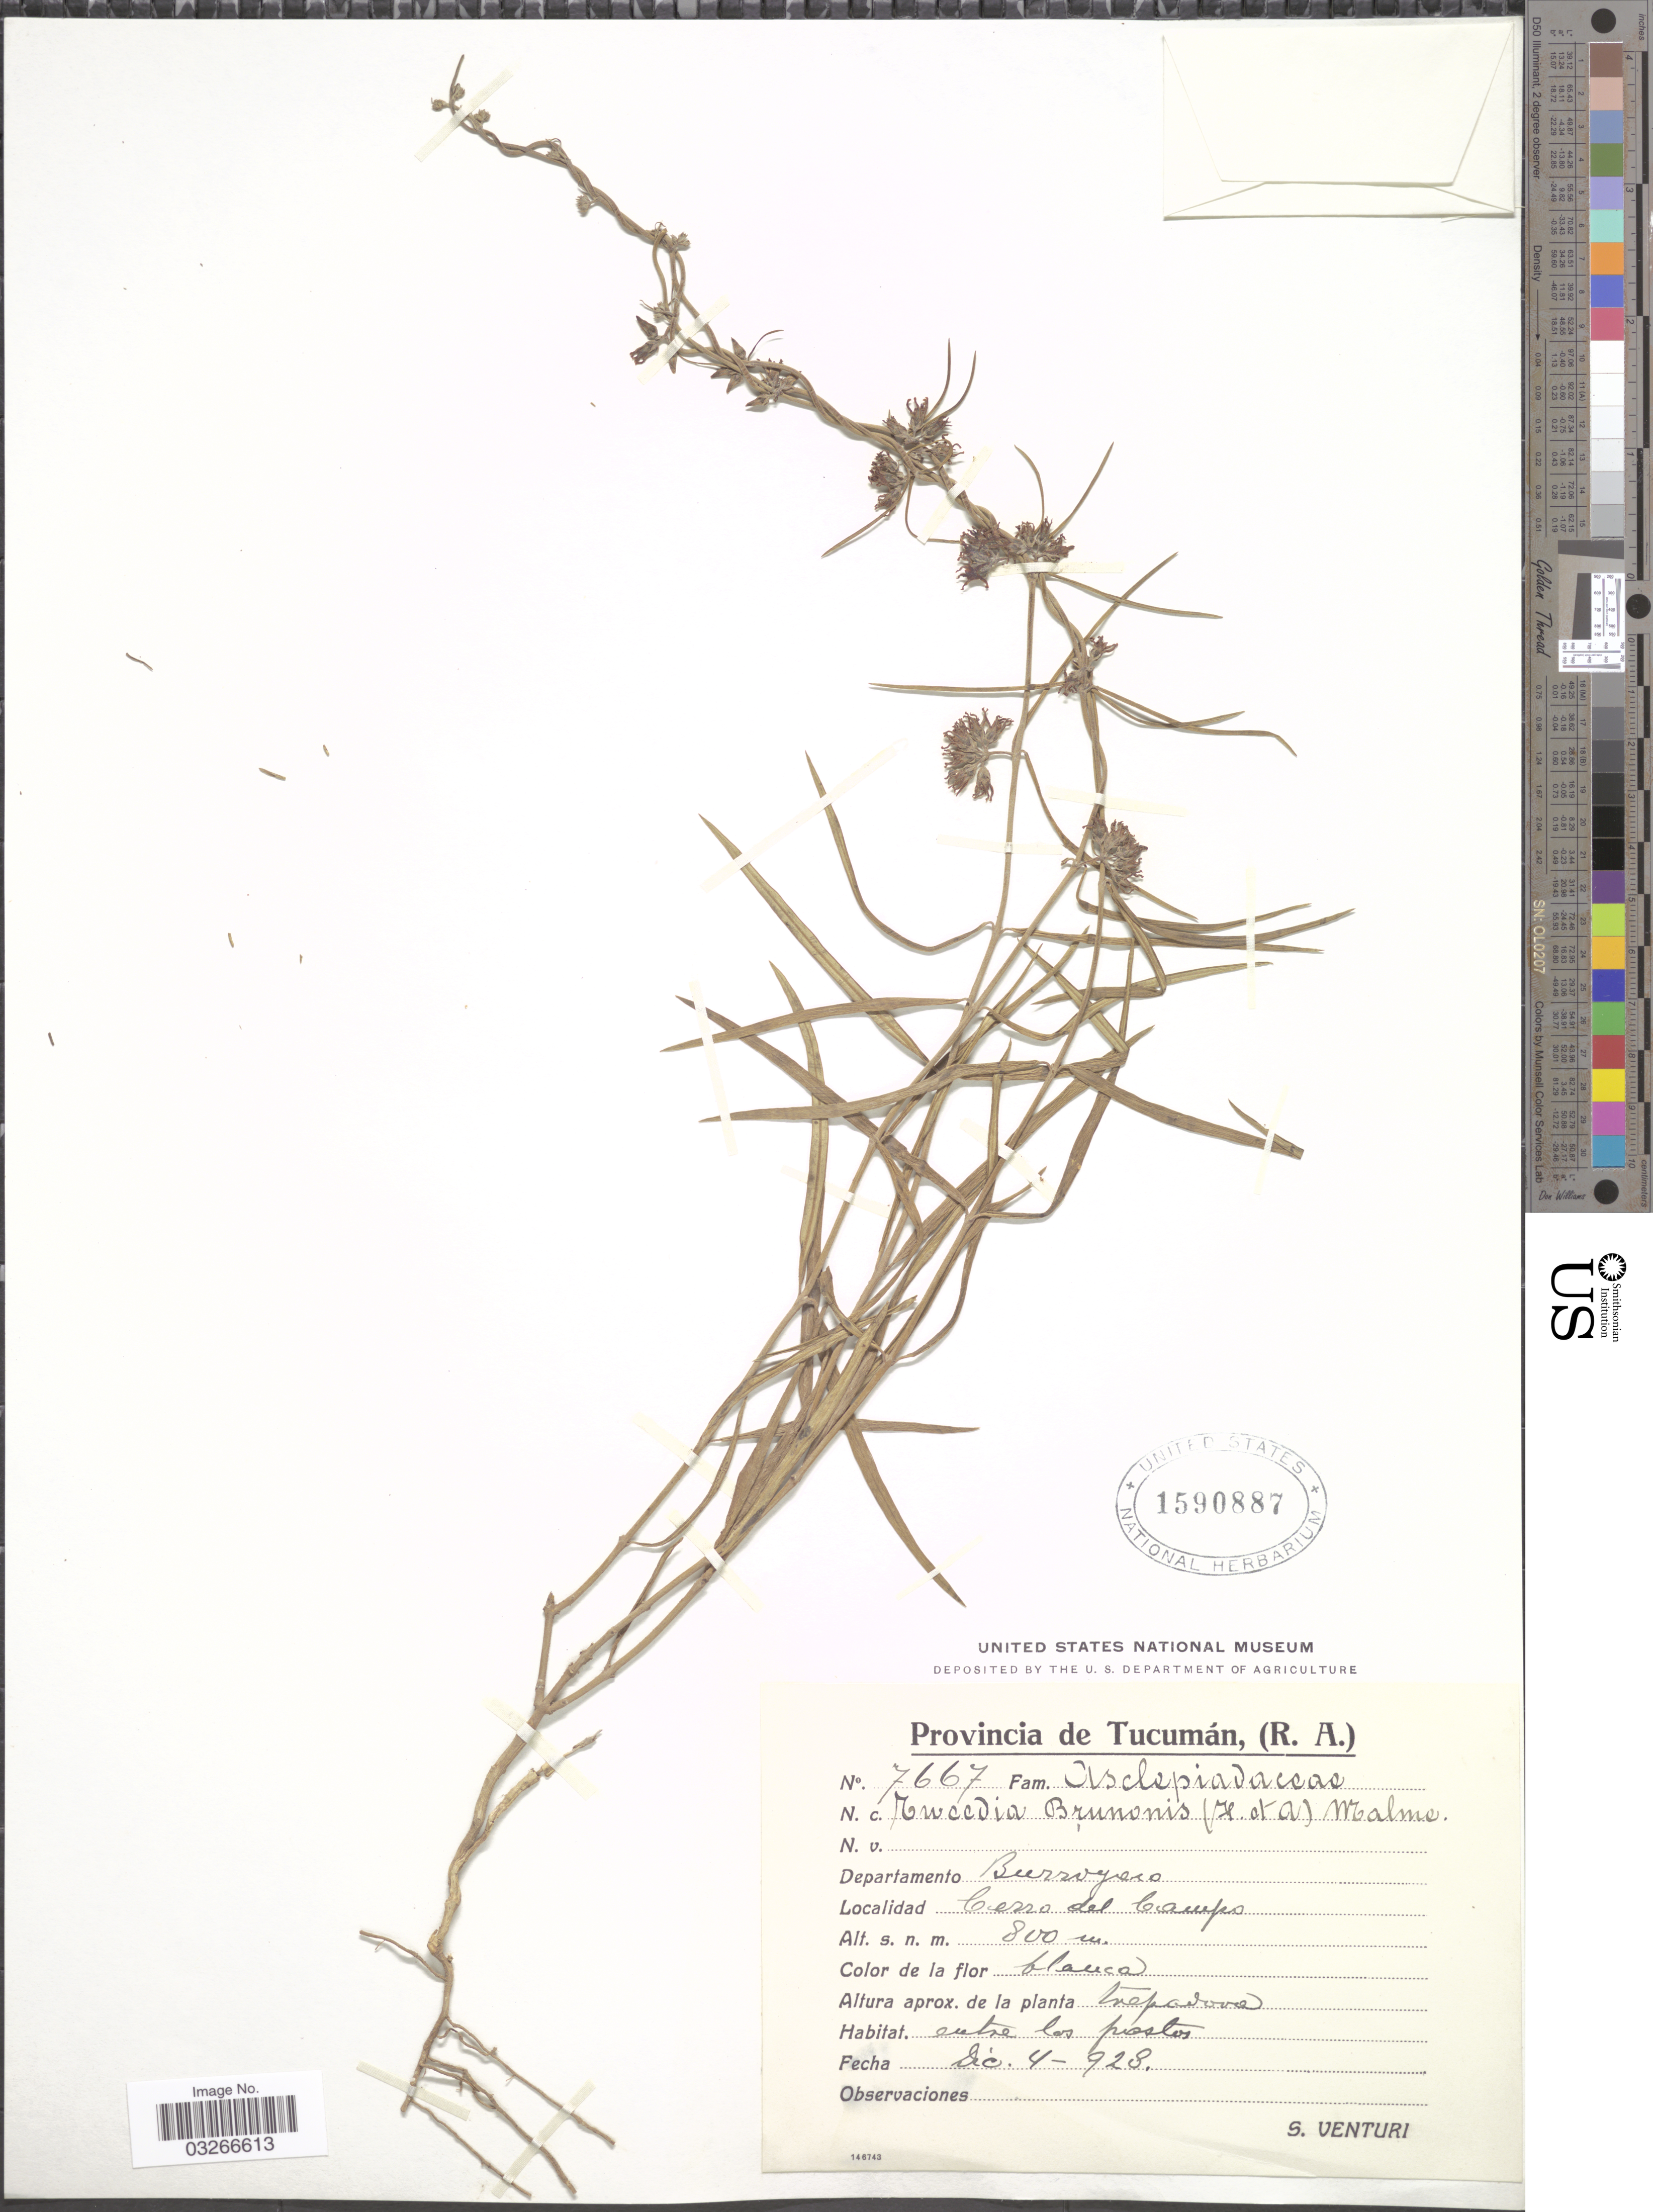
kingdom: Plantae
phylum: Tracheophyta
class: Magnoliopsida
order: Gentianales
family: Apocynaceae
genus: Tweedia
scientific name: Tweedia brunonis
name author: Hook. & Arn.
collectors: S. Venturi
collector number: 7667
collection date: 1928-12-04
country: Argentina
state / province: Tucuman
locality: (R. A.), Departamento Burroyaco, cerro del Campo.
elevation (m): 800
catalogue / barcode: US 1590887